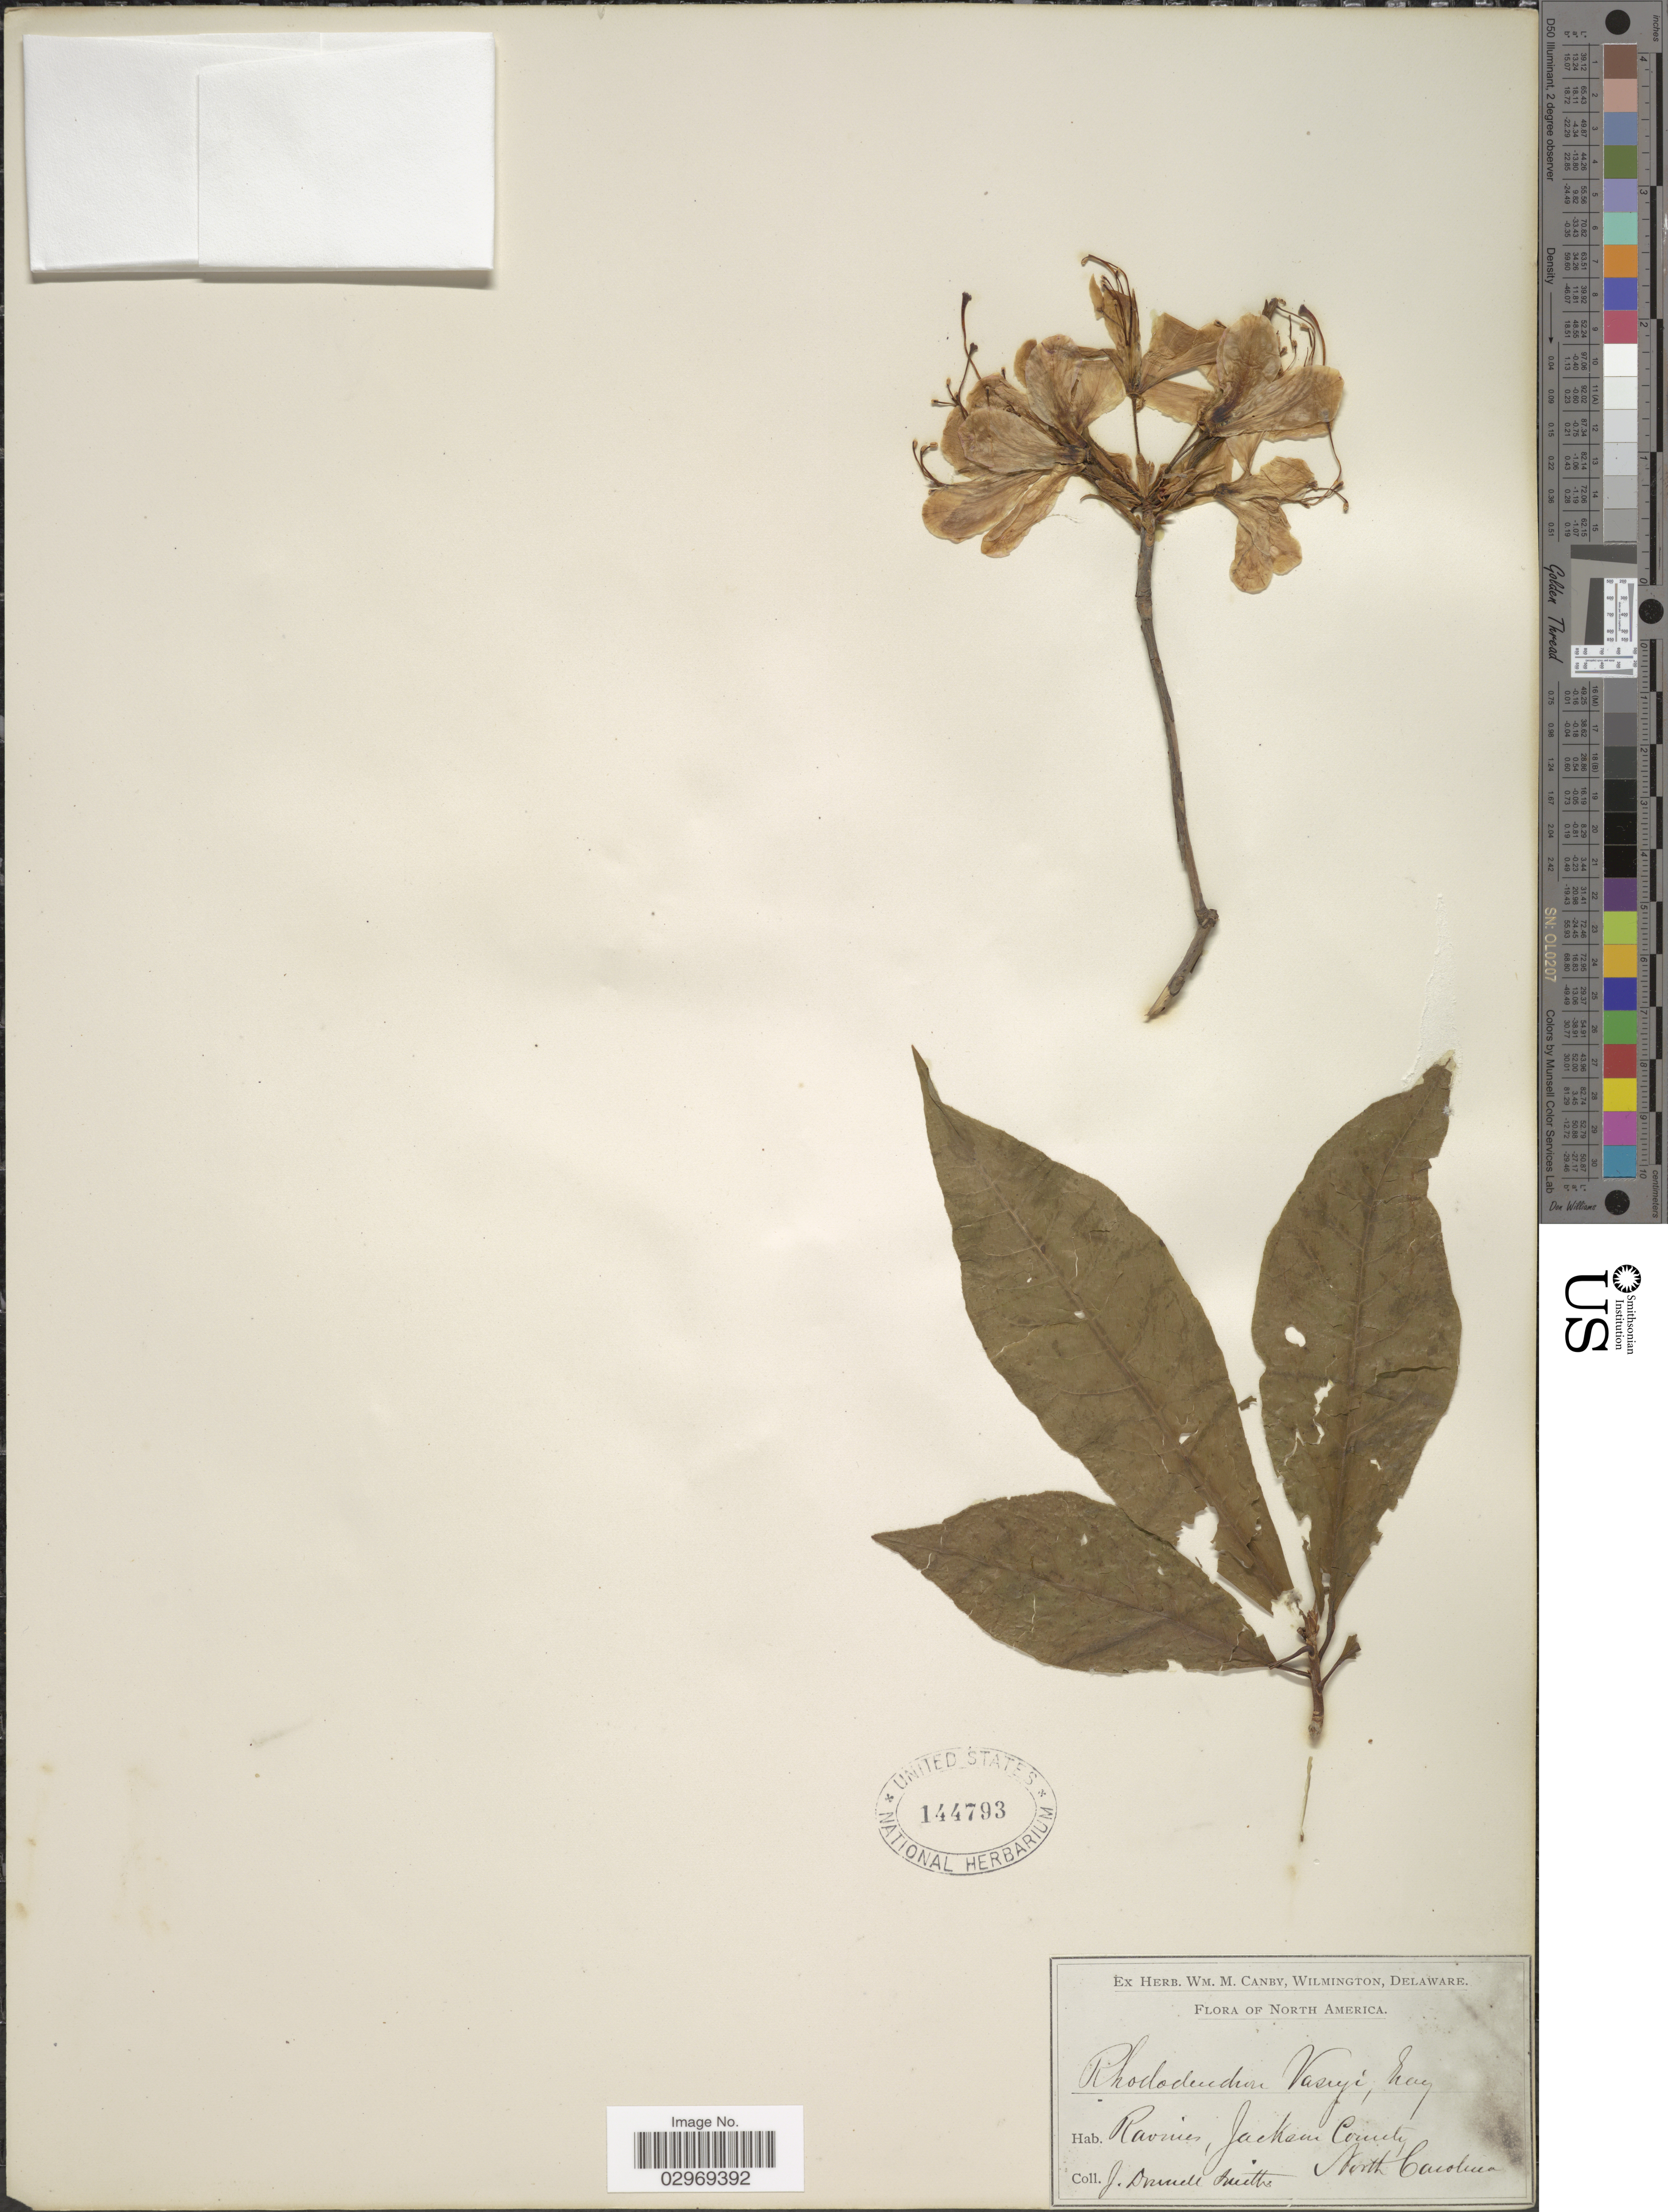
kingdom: Plantae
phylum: Tracheophyta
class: Magnoliopsida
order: Ericales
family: Ericaceae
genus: Rhododendron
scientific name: Rhododendron vaseyi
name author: A. Gray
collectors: J. Donnell Smith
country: United States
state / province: North Carolina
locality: Ravines, Jackson County.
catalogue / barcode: US 144793